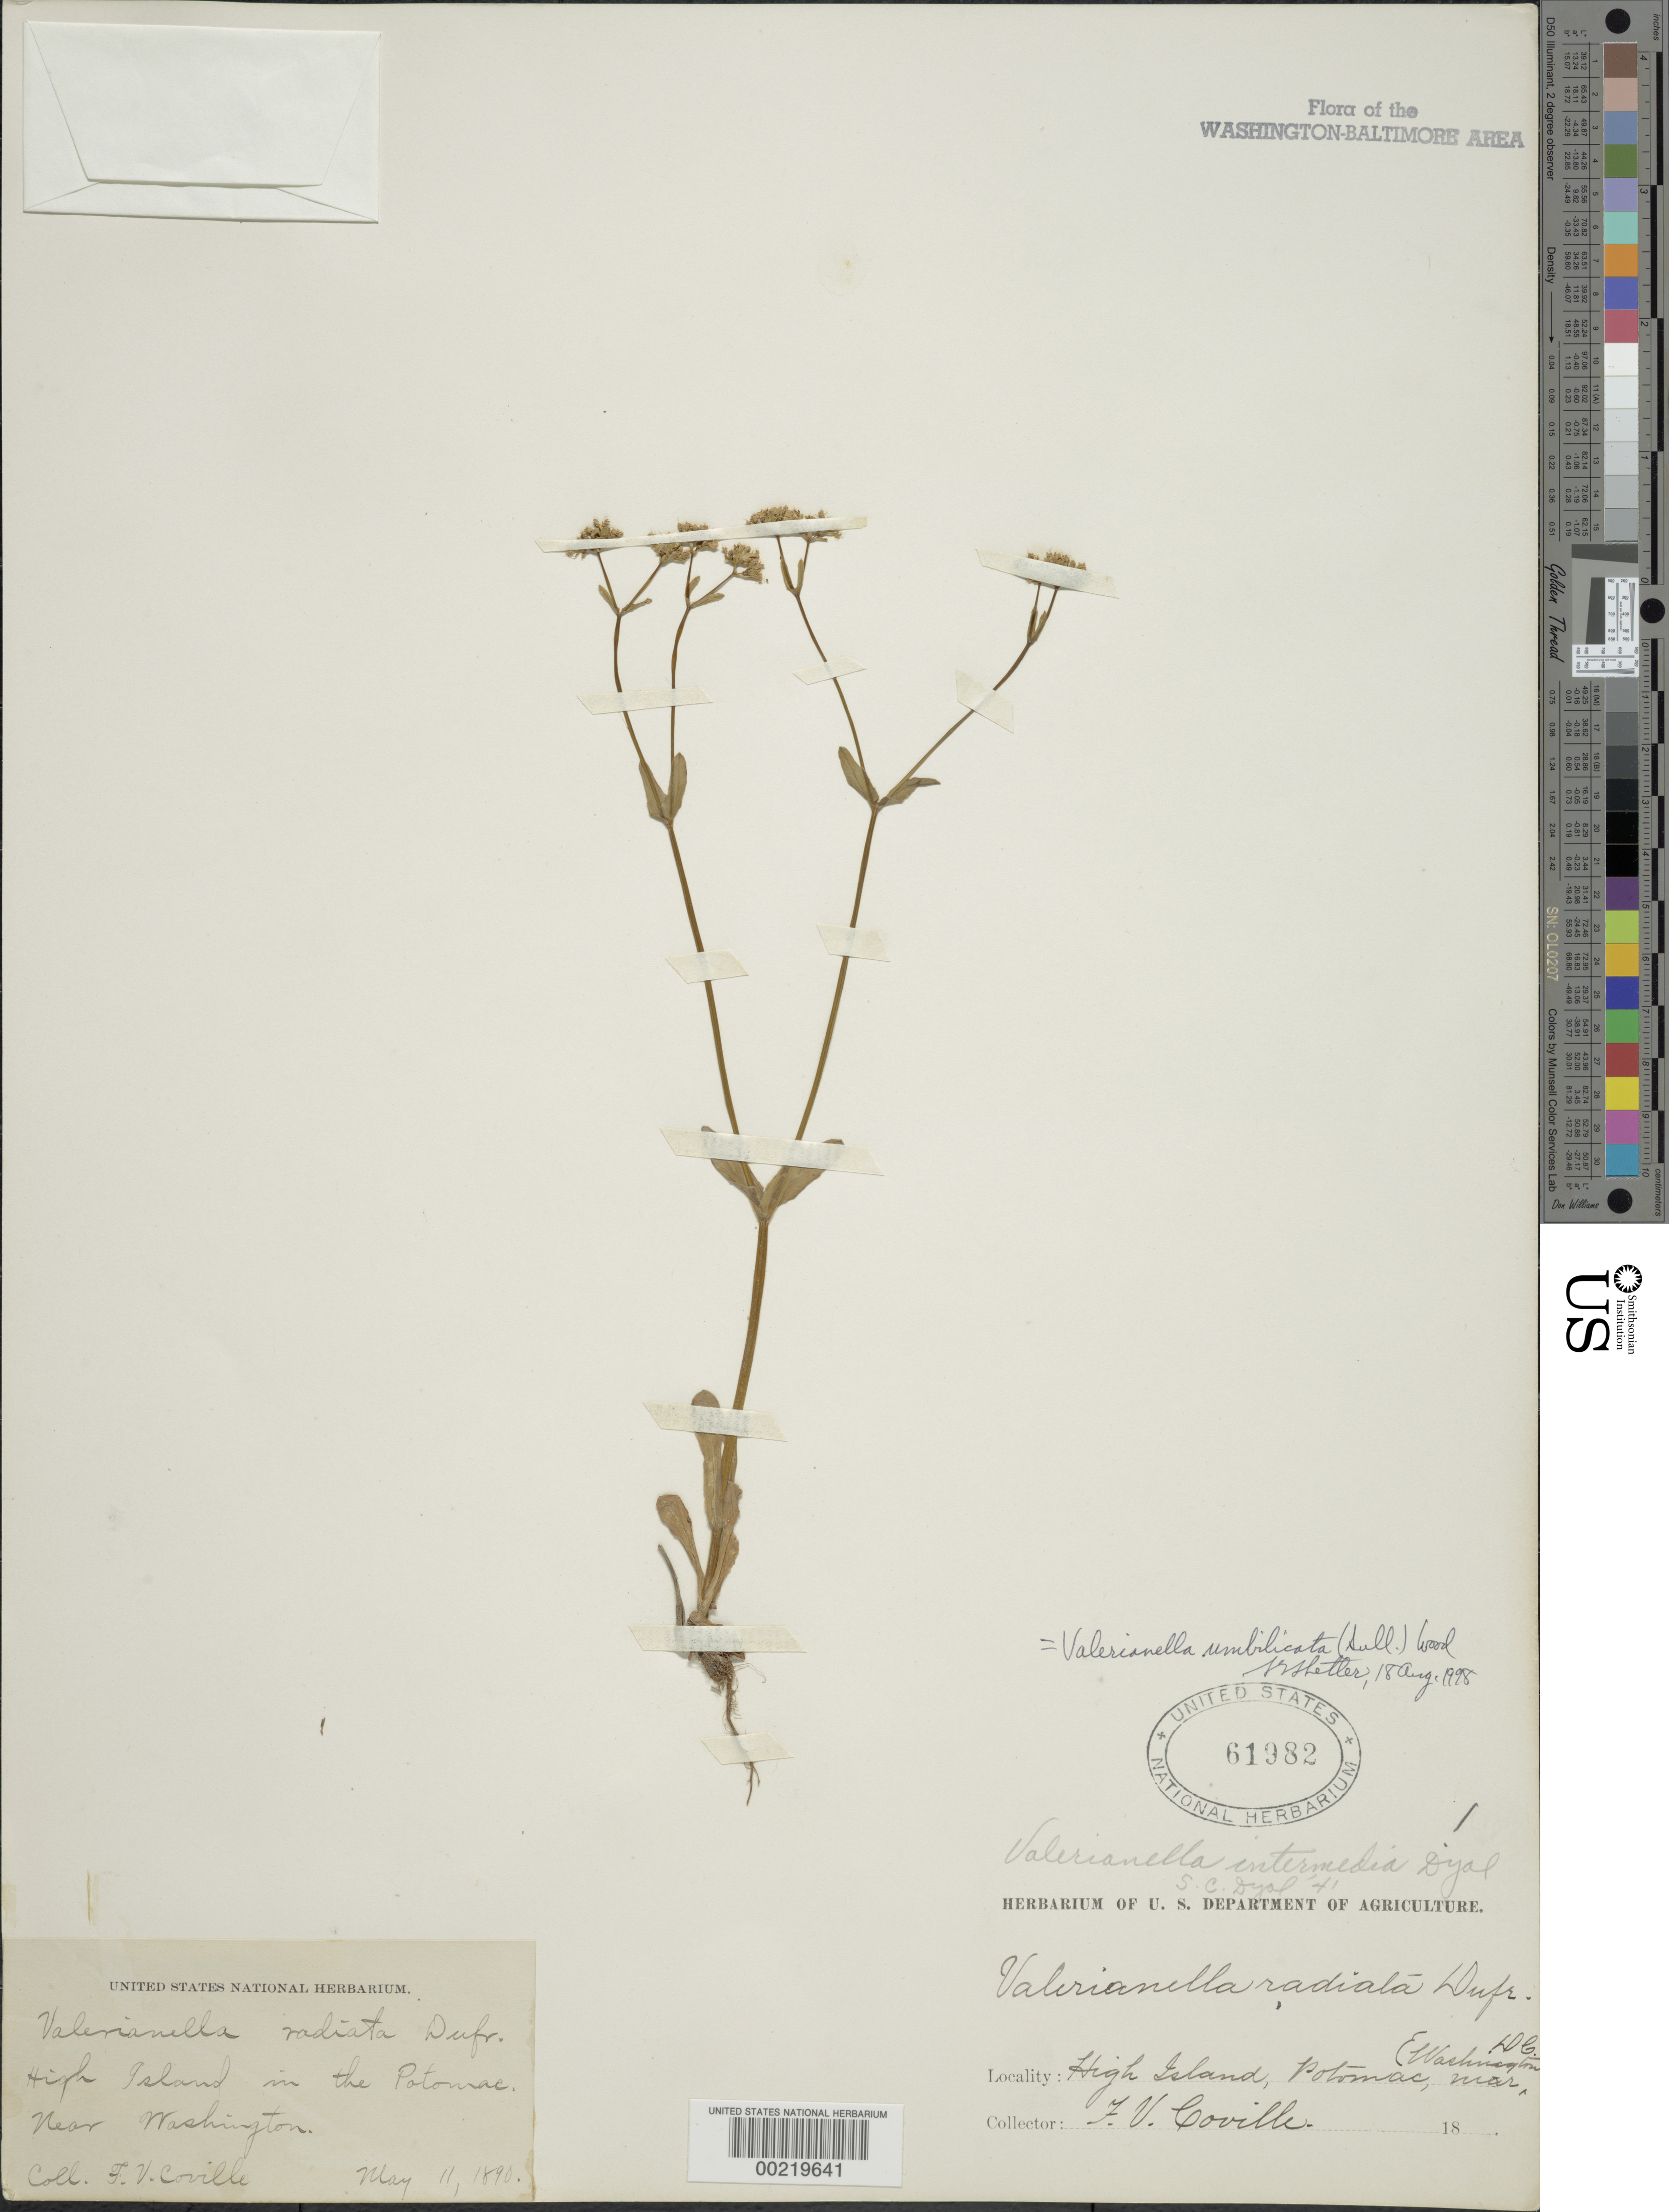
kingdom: Plantae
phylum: Tracheophyta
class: Magnoliopsida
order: Dipsacales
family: Caprifoliaceae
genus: Valerianella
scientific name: Valerianella umbilicata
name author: (Sull.) Alph. Wood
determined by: Dyal, S. C.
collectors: F. V. Coville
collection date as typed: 11 May 1890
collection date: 1890-05-11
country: United States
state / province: Maryland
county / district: Montgomery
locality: High Island in the Potomac near Washington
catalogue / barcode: US 61982